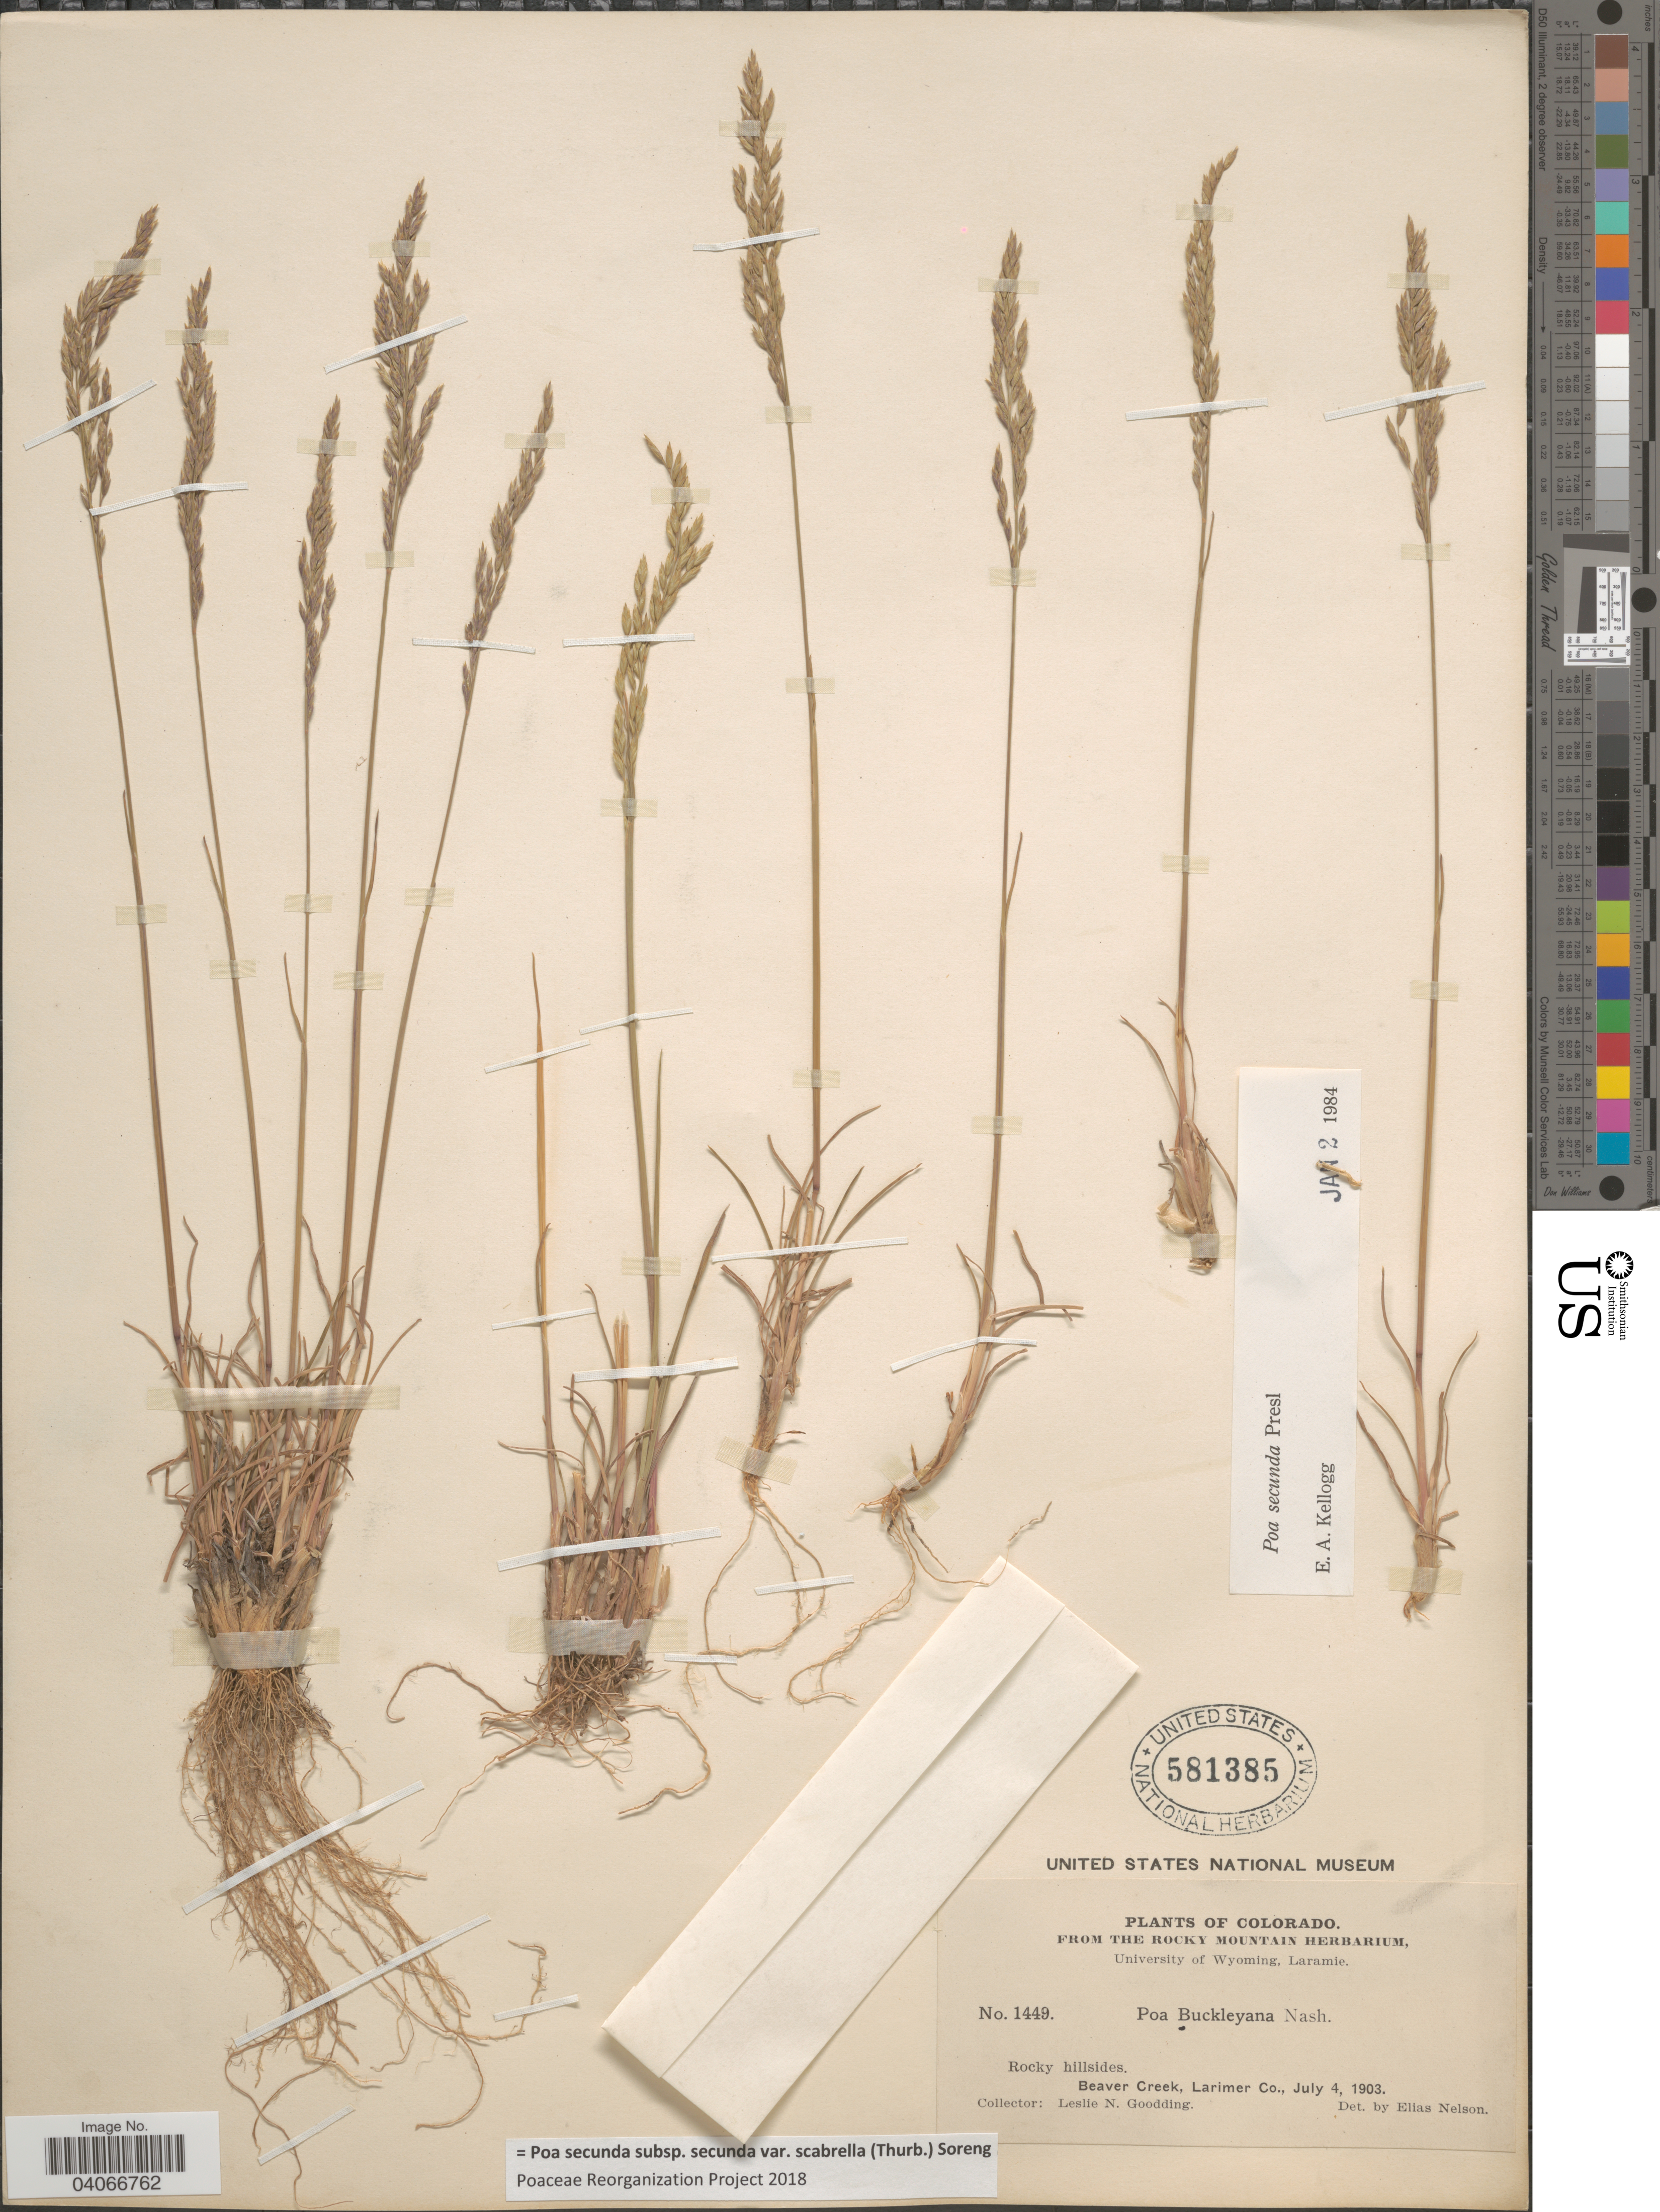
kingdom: Plantae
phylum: Tracheophyta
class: Liliopsida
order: Poales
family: Poaceae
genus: Poa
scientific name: Poa secunda subsp. secunda var. scabrella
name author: (Thurb.) Soreng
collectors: L. N. Goodding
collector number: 1449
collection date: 1903-07-04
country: United States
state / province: Colorado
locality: Beaver Creek, Larimer Co.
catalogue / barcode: US 581385